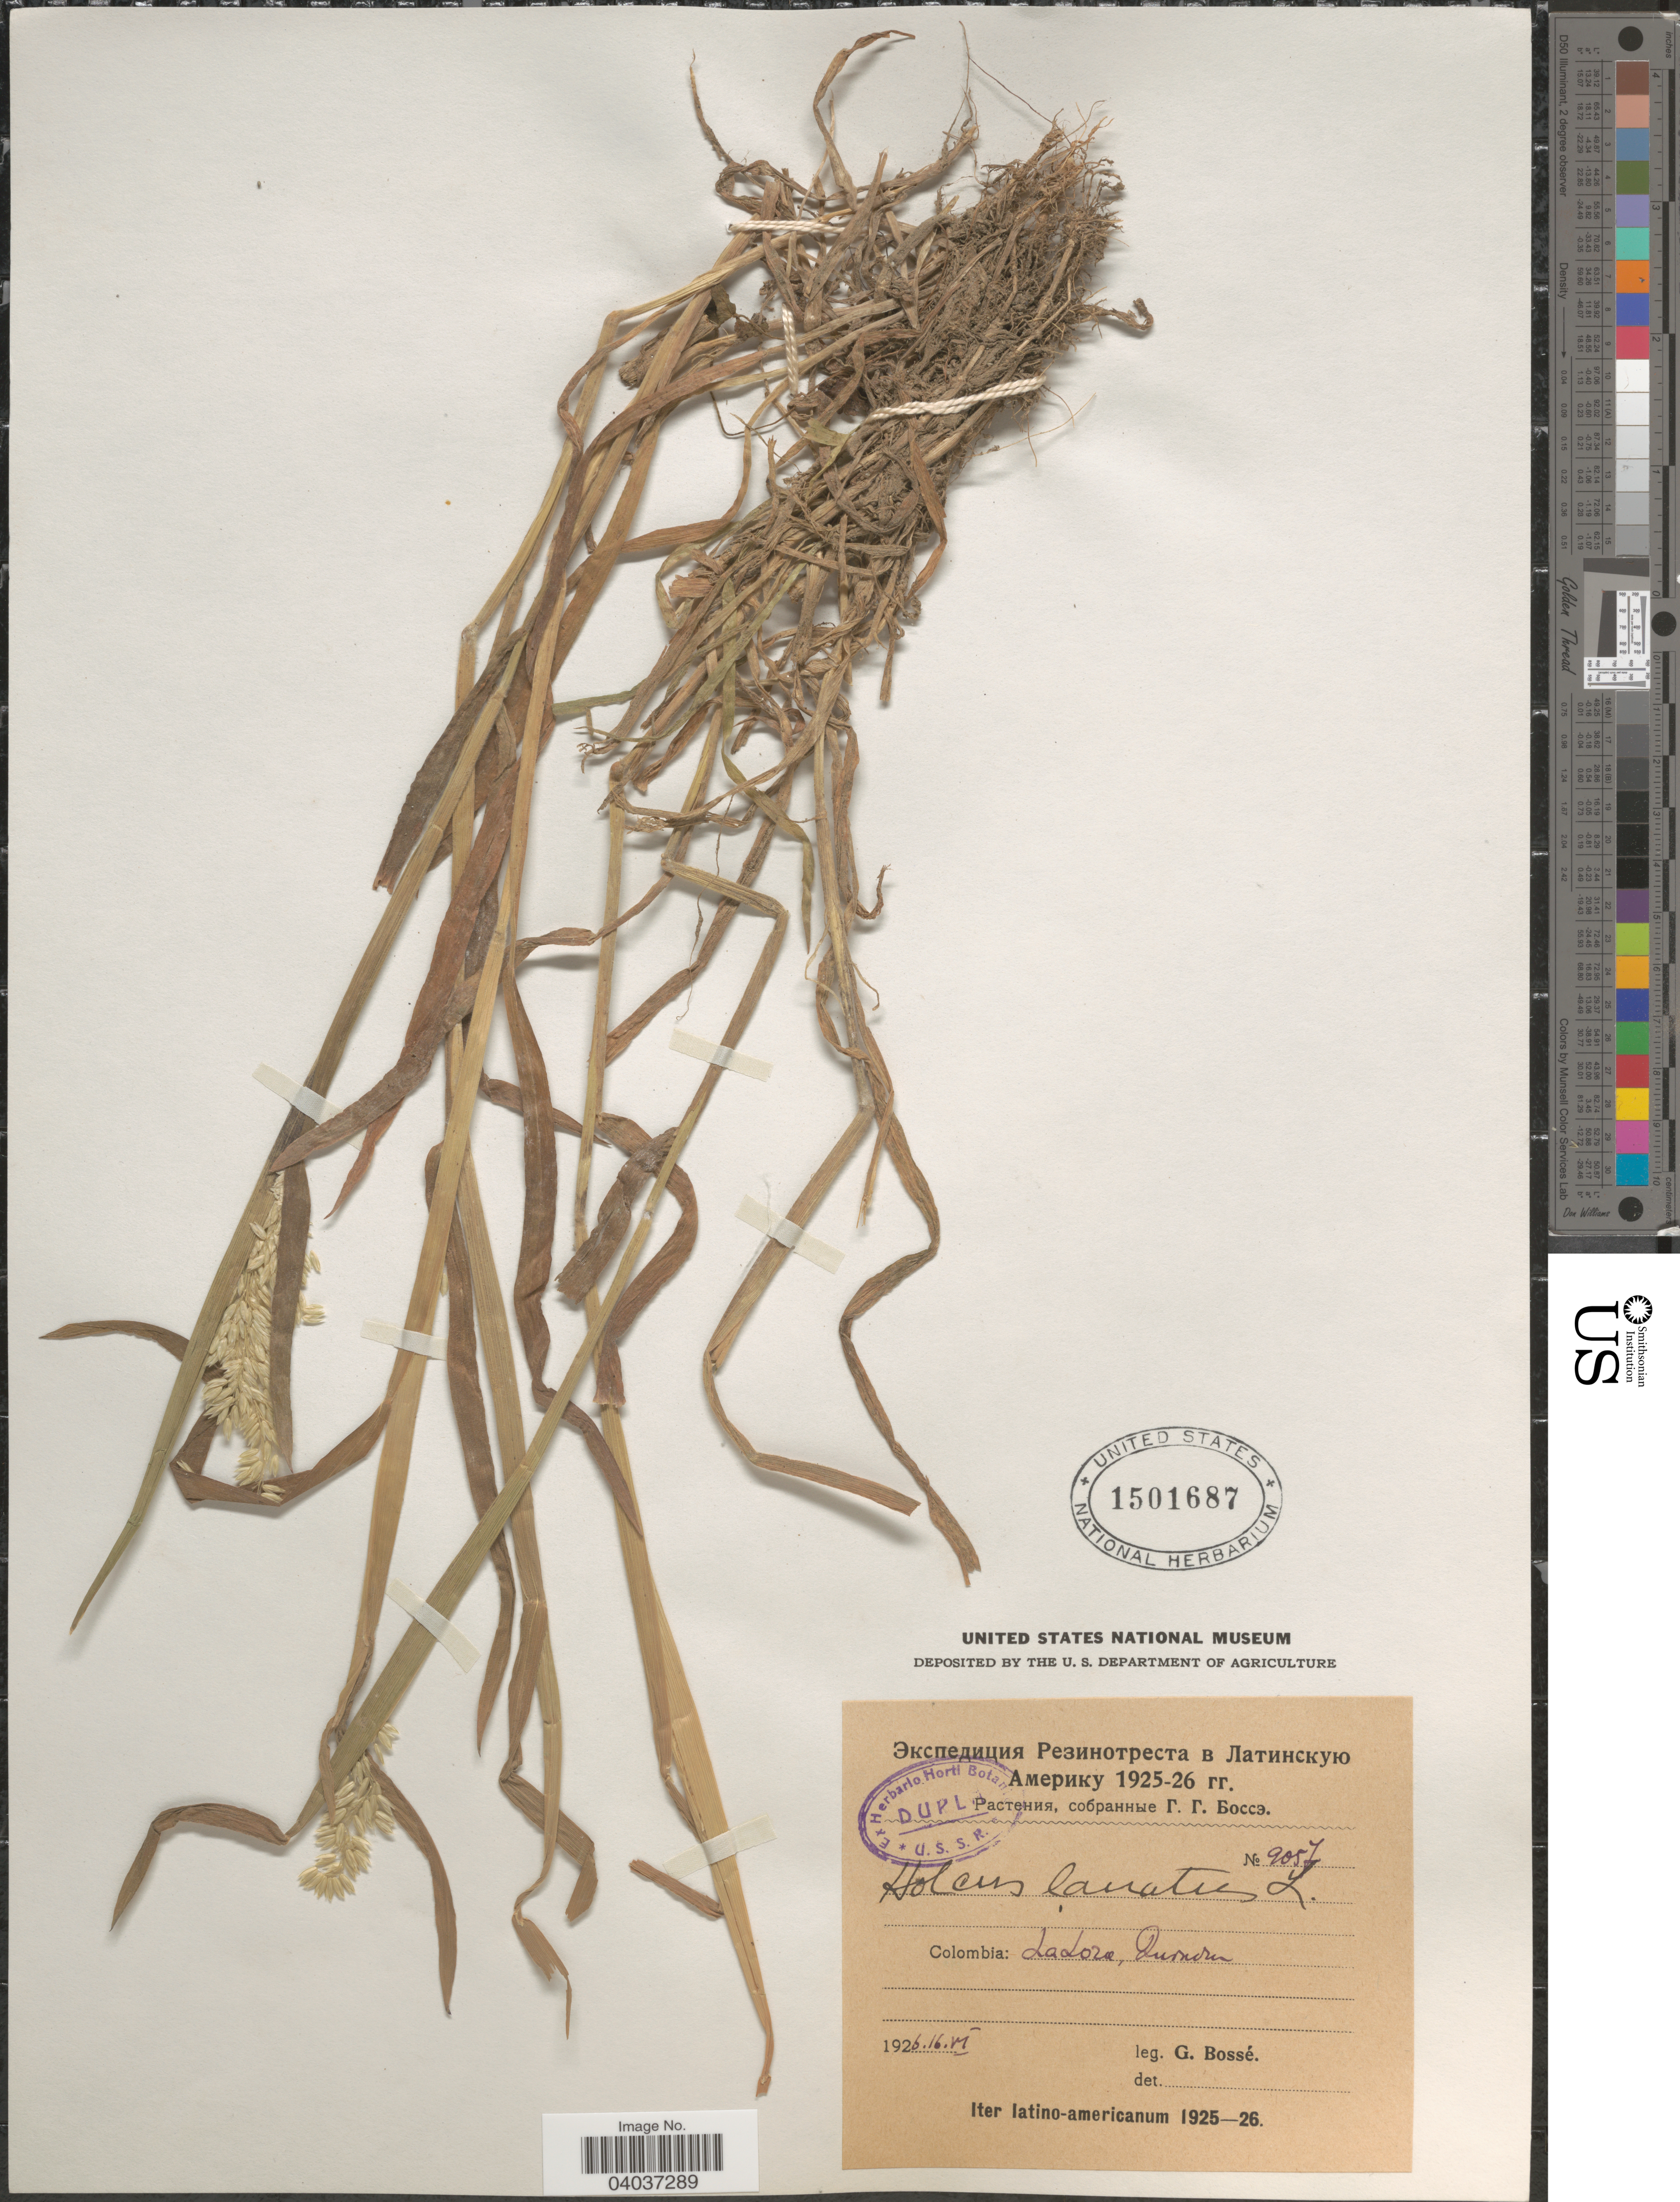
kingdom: Plantae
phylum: Tracheophyta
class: Liliopsida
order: Poales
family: Poaceae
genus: Holcus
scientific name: Holcus lanatus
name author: L.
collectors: G. Bossé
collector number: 9057*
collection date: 1926-06-26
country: Colombia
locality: La Lora, Quindio.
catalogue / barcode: US 1501687